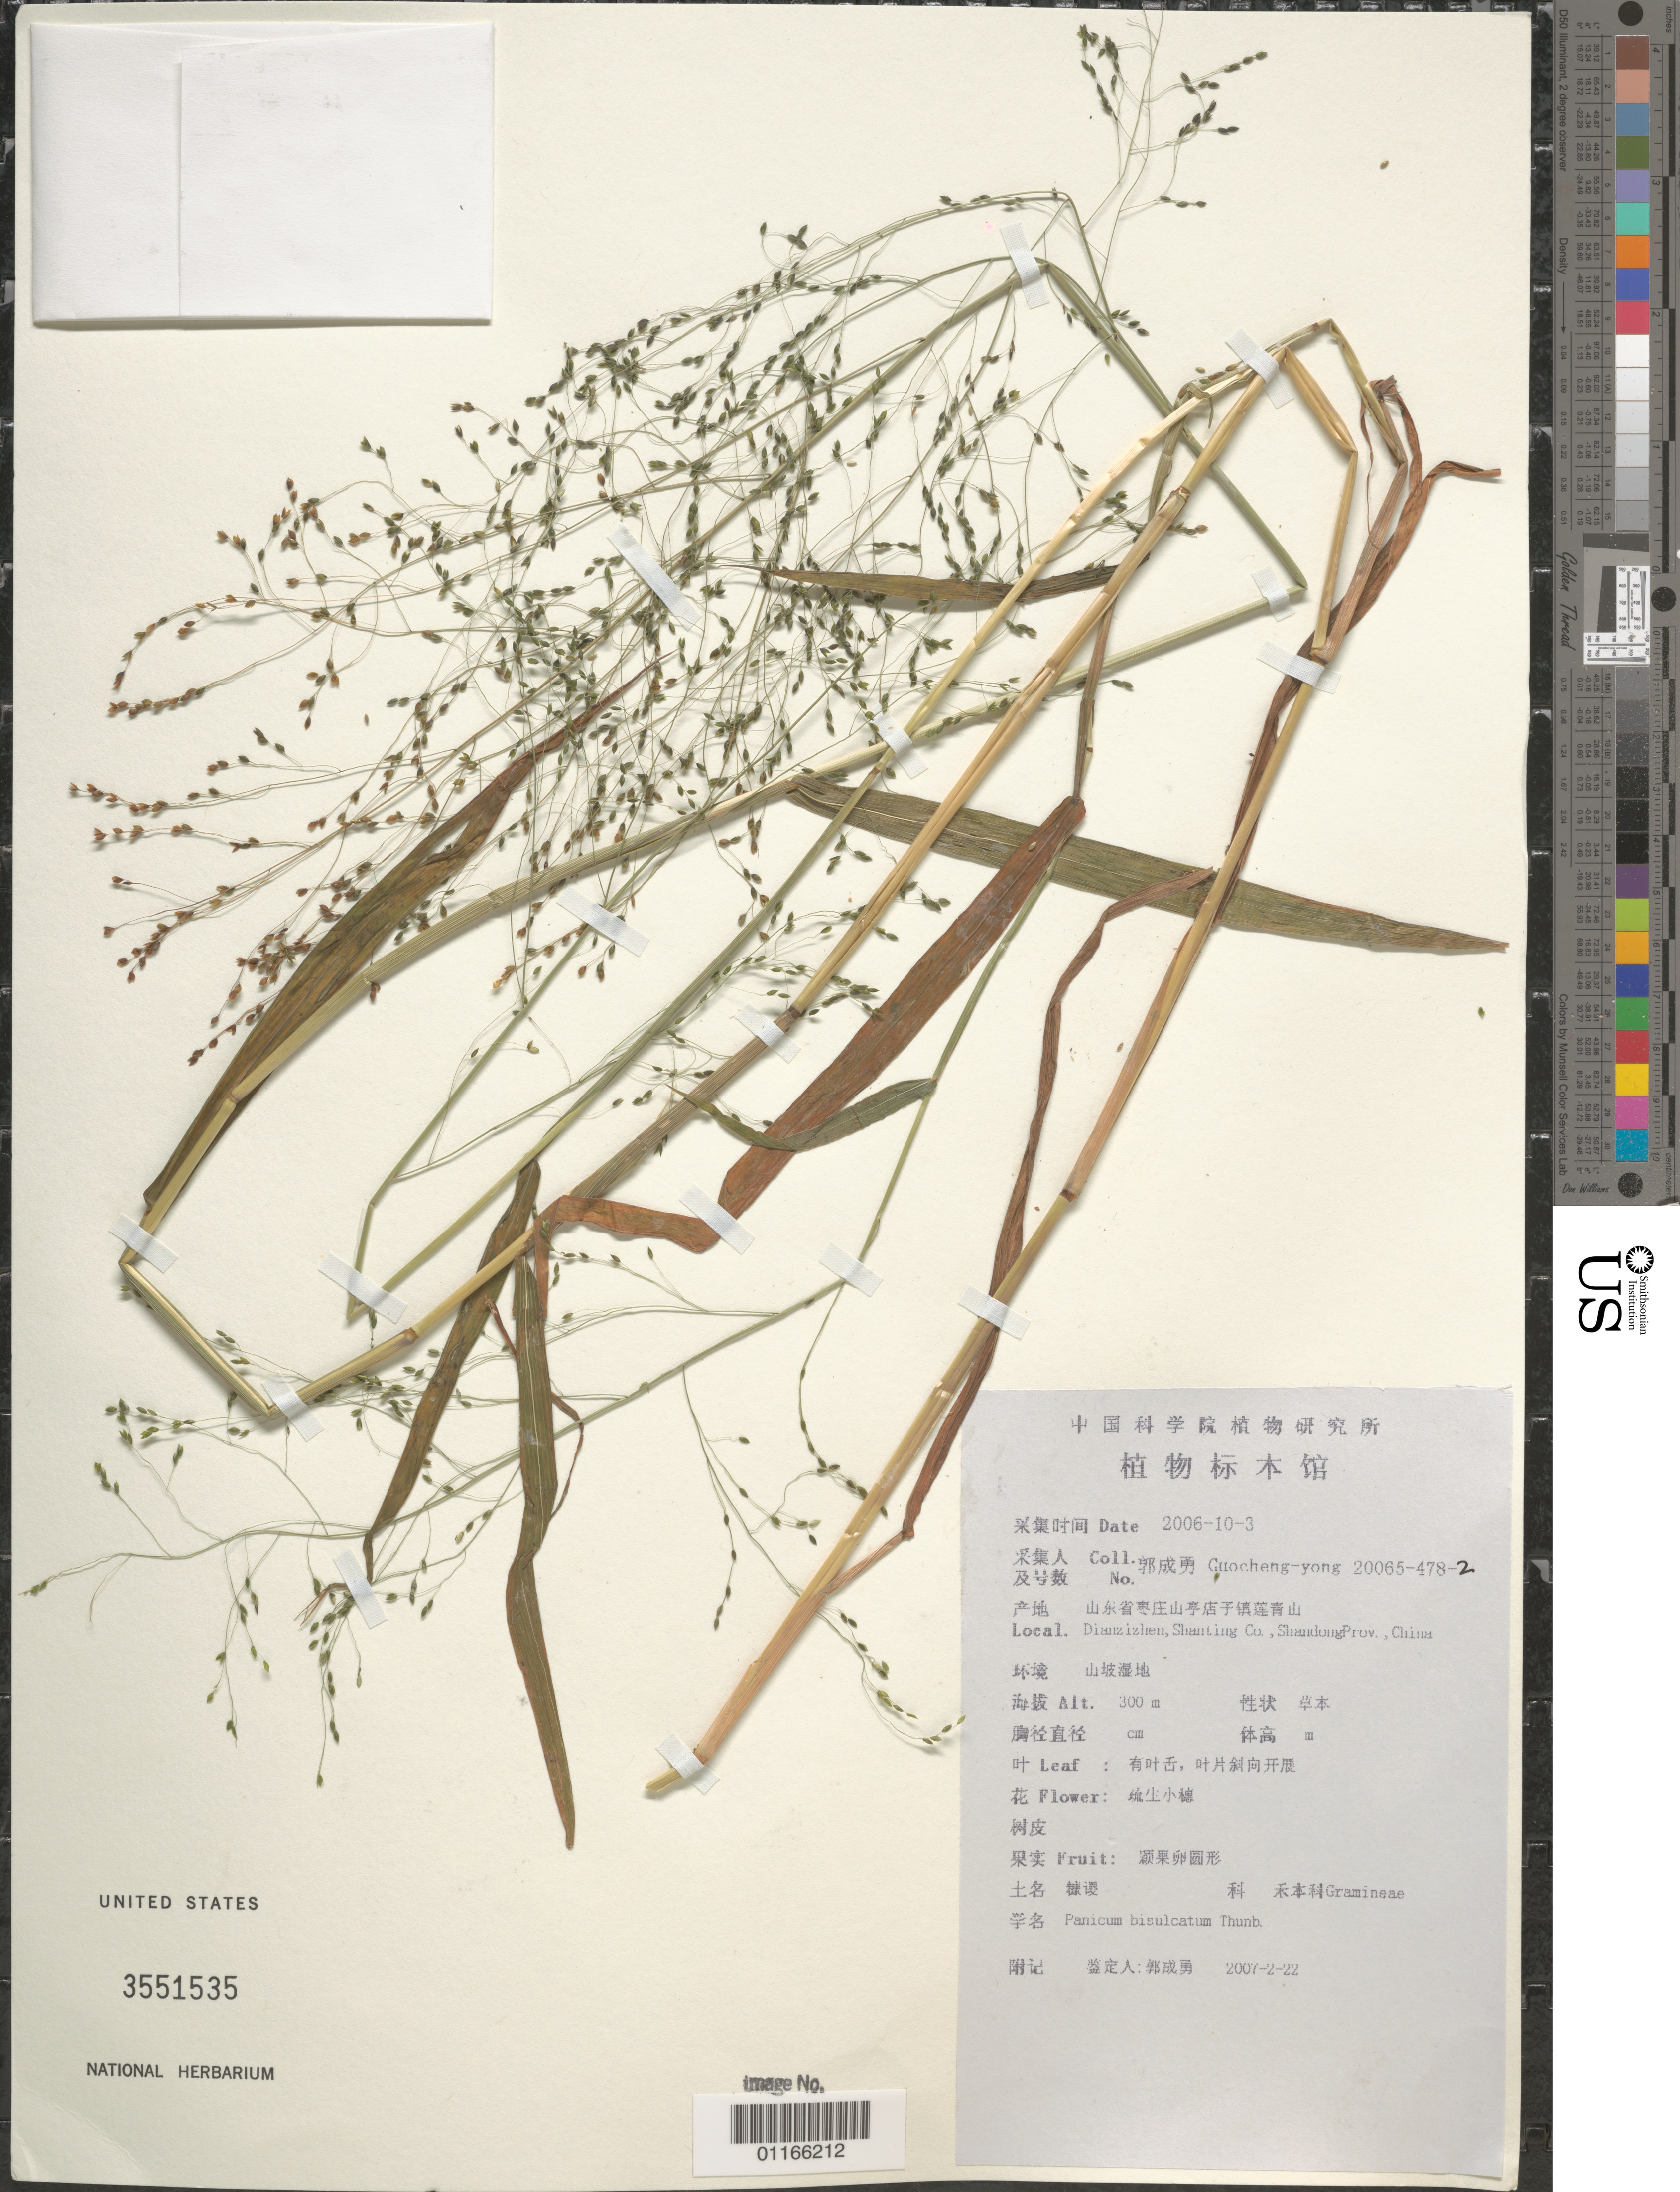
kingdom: Plantae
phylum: Tracheophyta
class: Liliopsida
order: Poales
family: Poaceae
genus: Panicum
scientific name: Panicum bisulcatum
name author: Thunb.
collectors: Guo cheng-yong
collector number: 20065-478-2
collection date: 2006-10-03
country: China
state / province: Shandong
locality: Dianzizhen, Shanting Co.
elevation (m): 300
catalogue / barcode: US 3551535